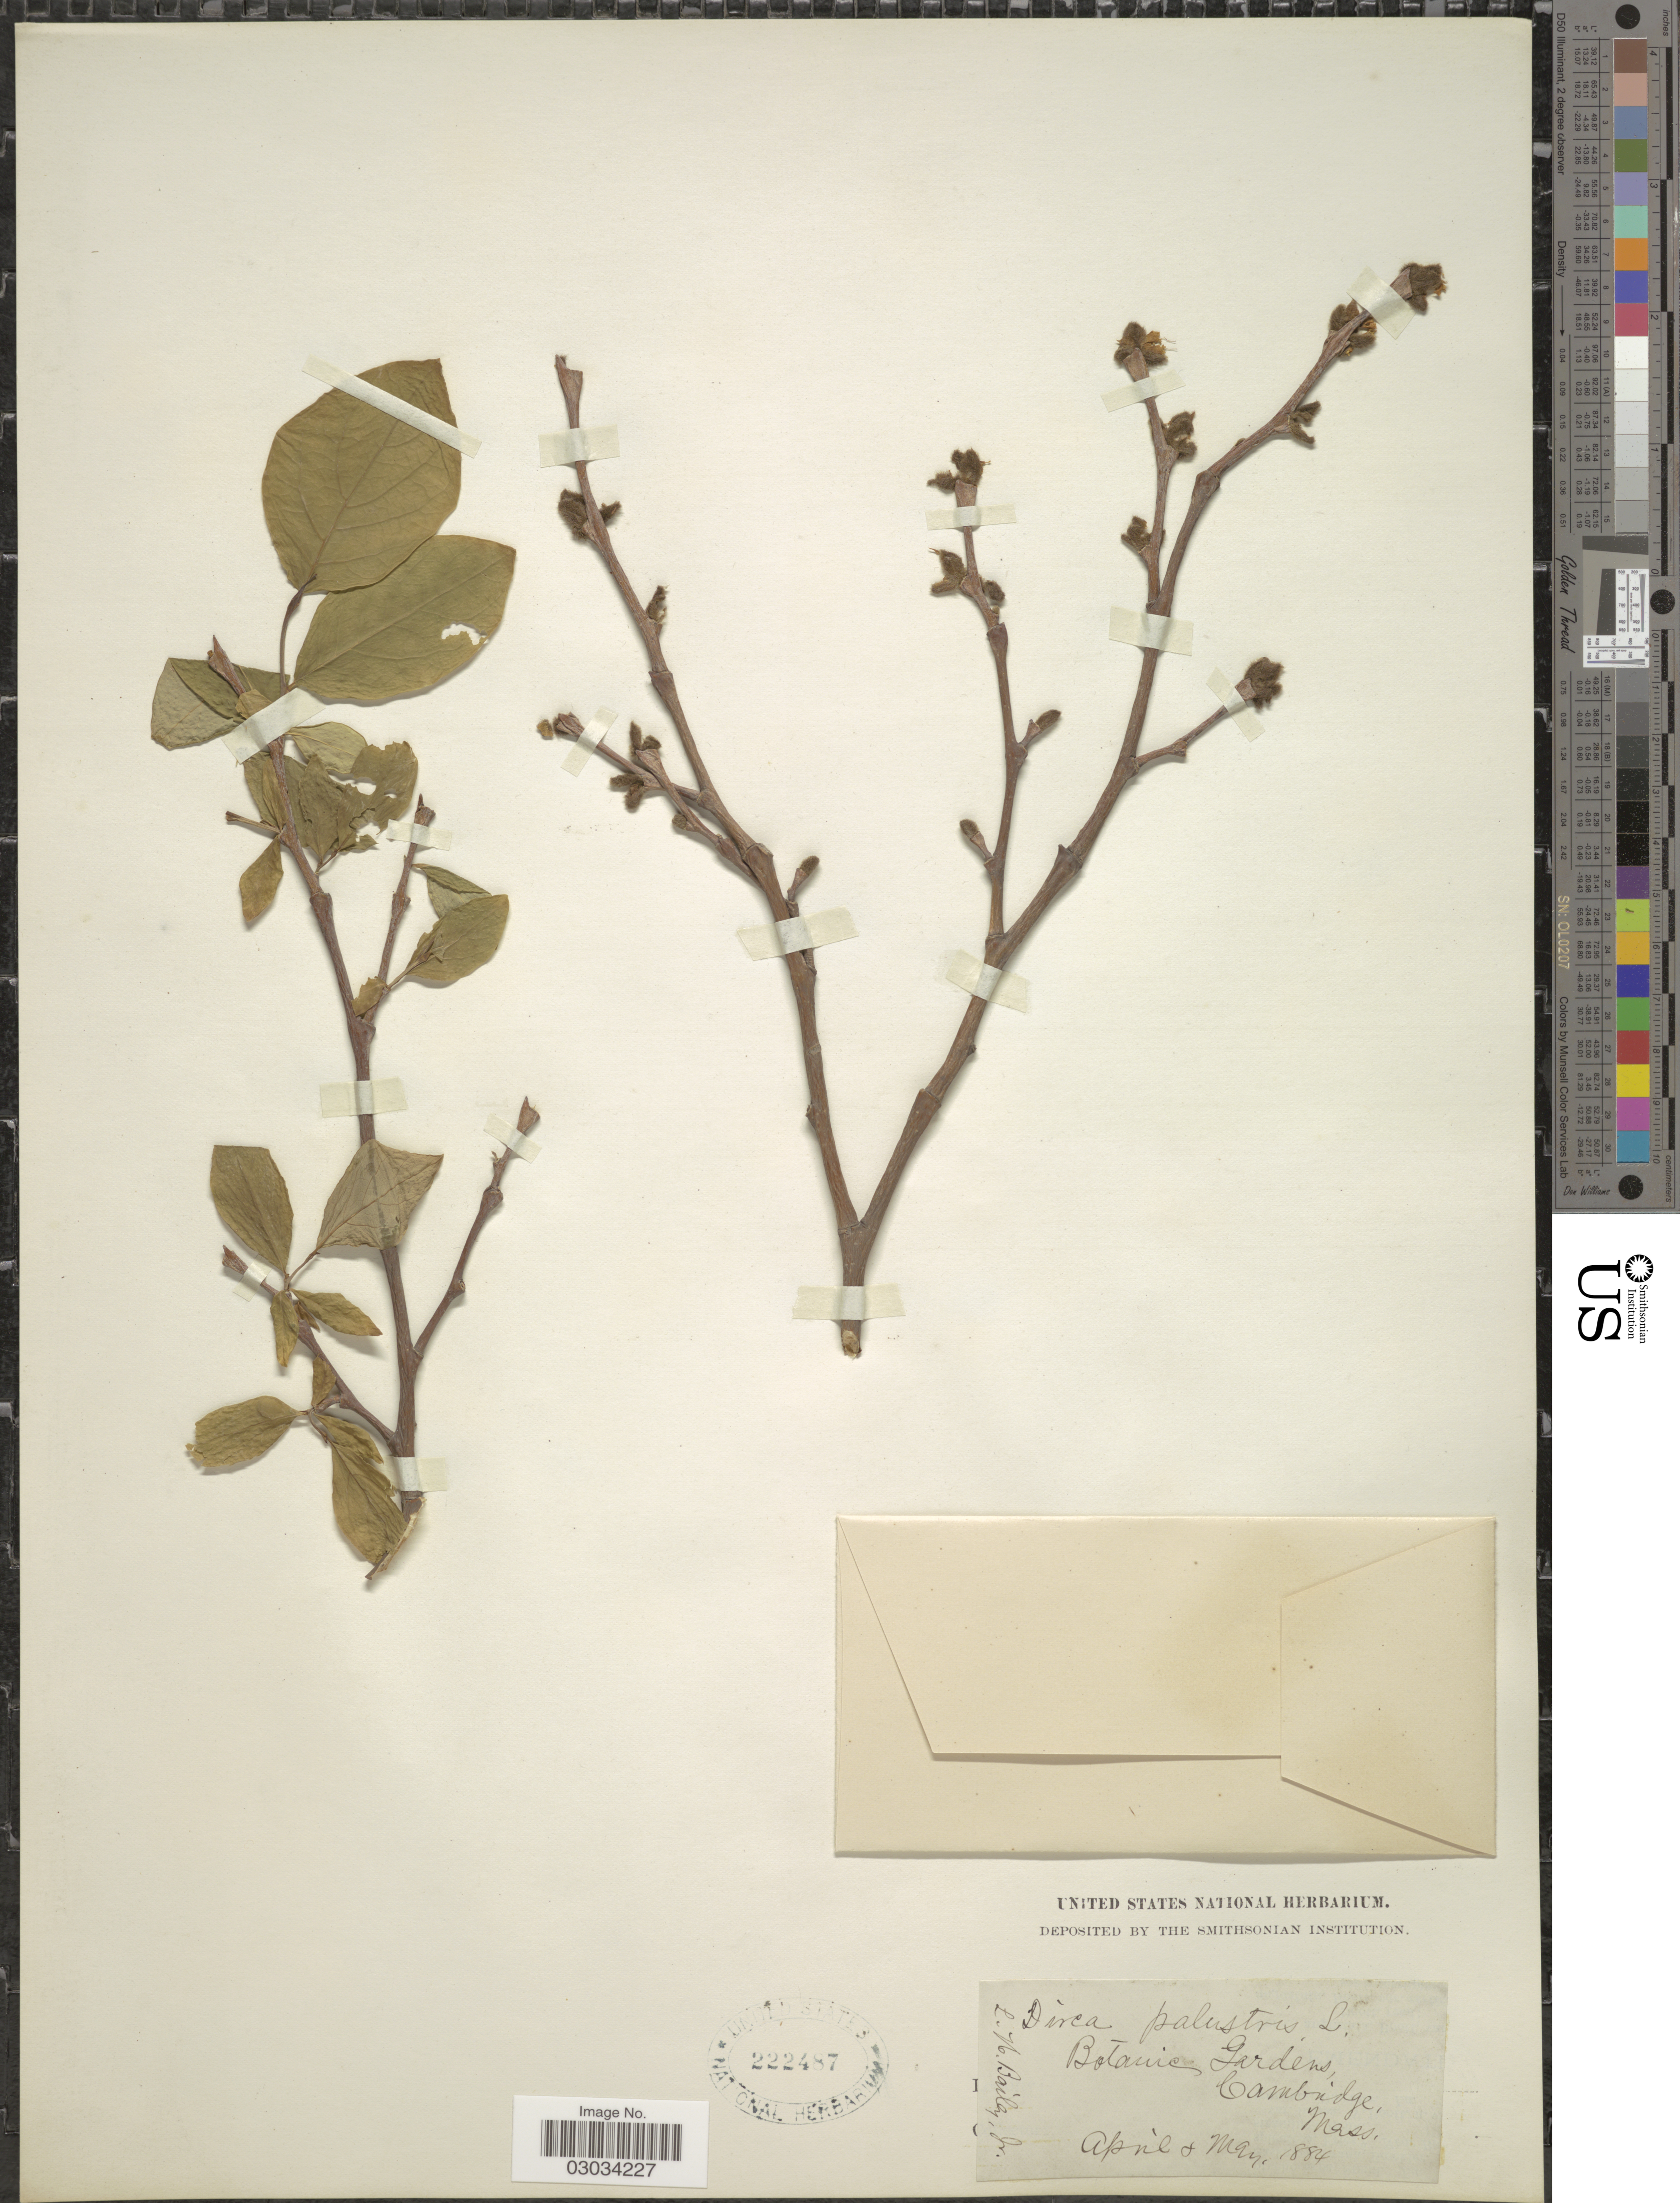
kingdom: Plantae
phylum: Tracheophyta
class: Magnoliopsida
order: Malvales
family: Thymelaeaceae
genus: Dirca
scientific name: Dirca palustris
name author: L.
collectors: L. W. Bailey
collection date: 1884-04/1884-05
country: United States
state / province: Massachusetts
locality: Botanic Gardens, Cambridge.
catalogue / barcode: US 222487